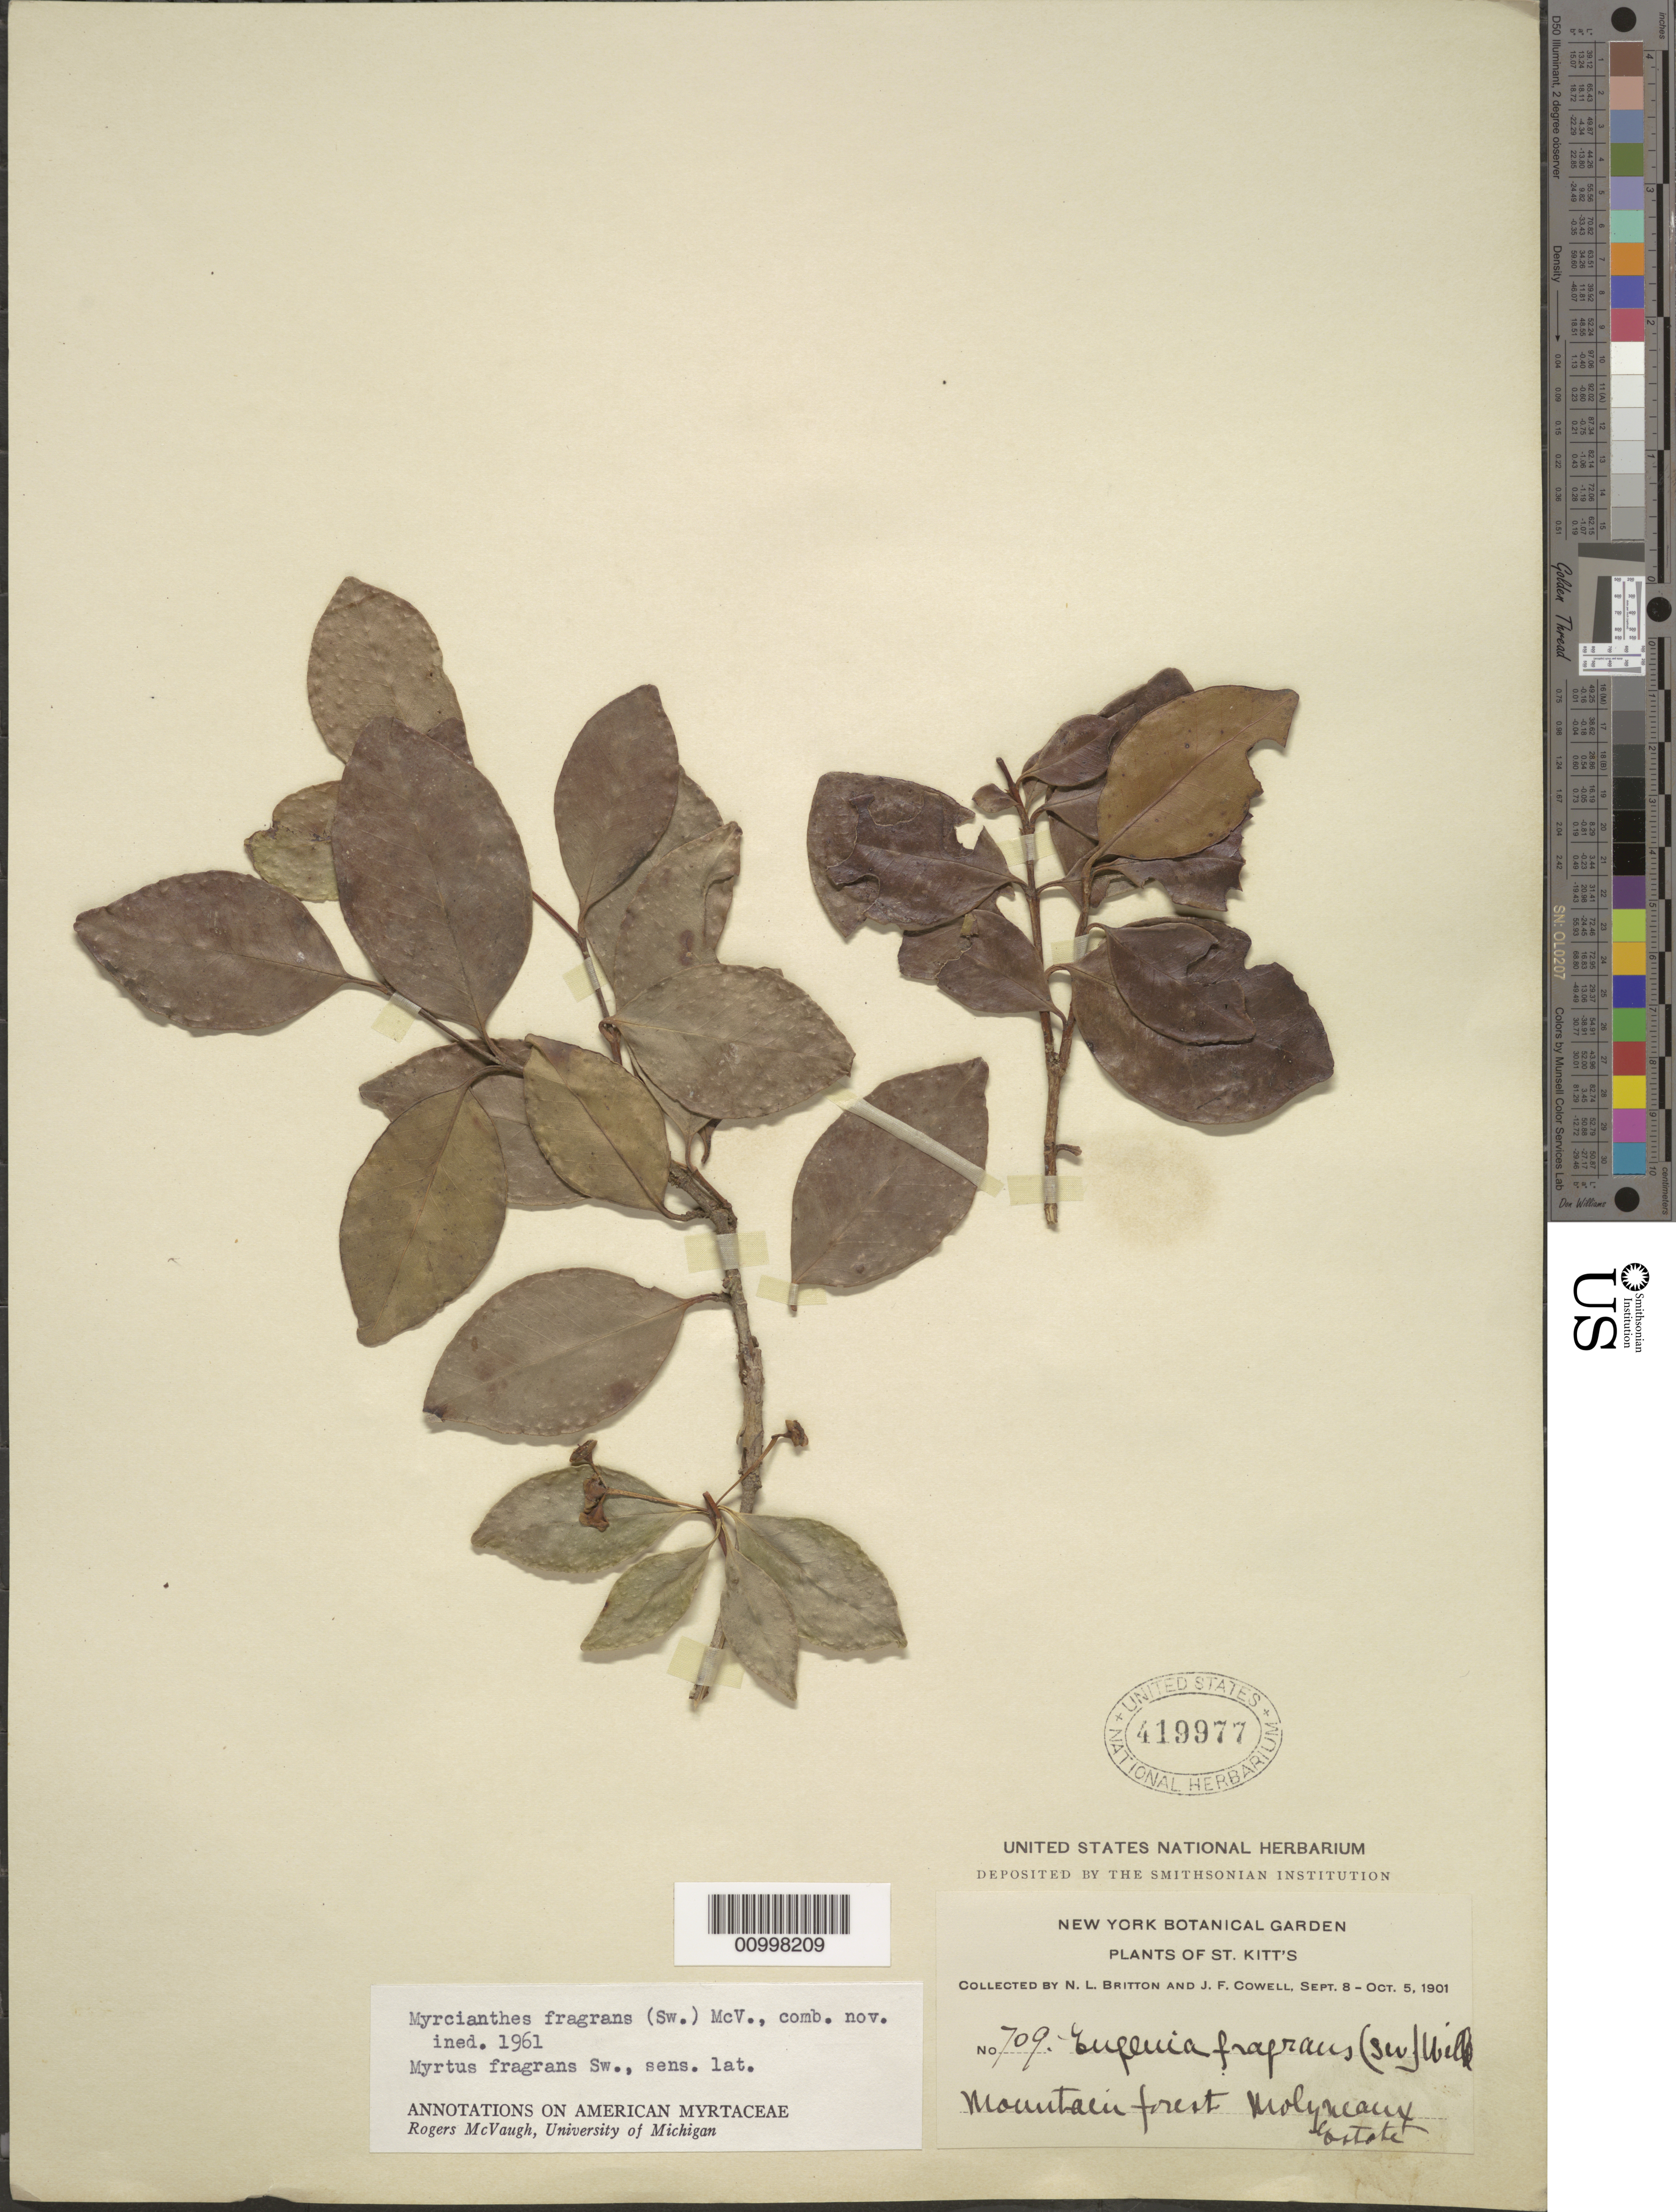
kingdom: Plantae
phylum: Tracheophyta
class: Magnoliopsida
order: Myrtales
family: Myrtaceae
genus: Myrcianthes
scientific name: Myrcianthes fragrans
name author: (Sw.) McVaugh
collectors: N. Britton & J. F. Cowell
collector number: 709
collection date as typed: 08 Sep 1901 to 05 Oct 1901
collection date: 1901-09-08/1901-10-05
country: St. Christopher-Nevis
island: St. Christopher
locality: Molyneux Estate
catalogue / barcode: US 419977